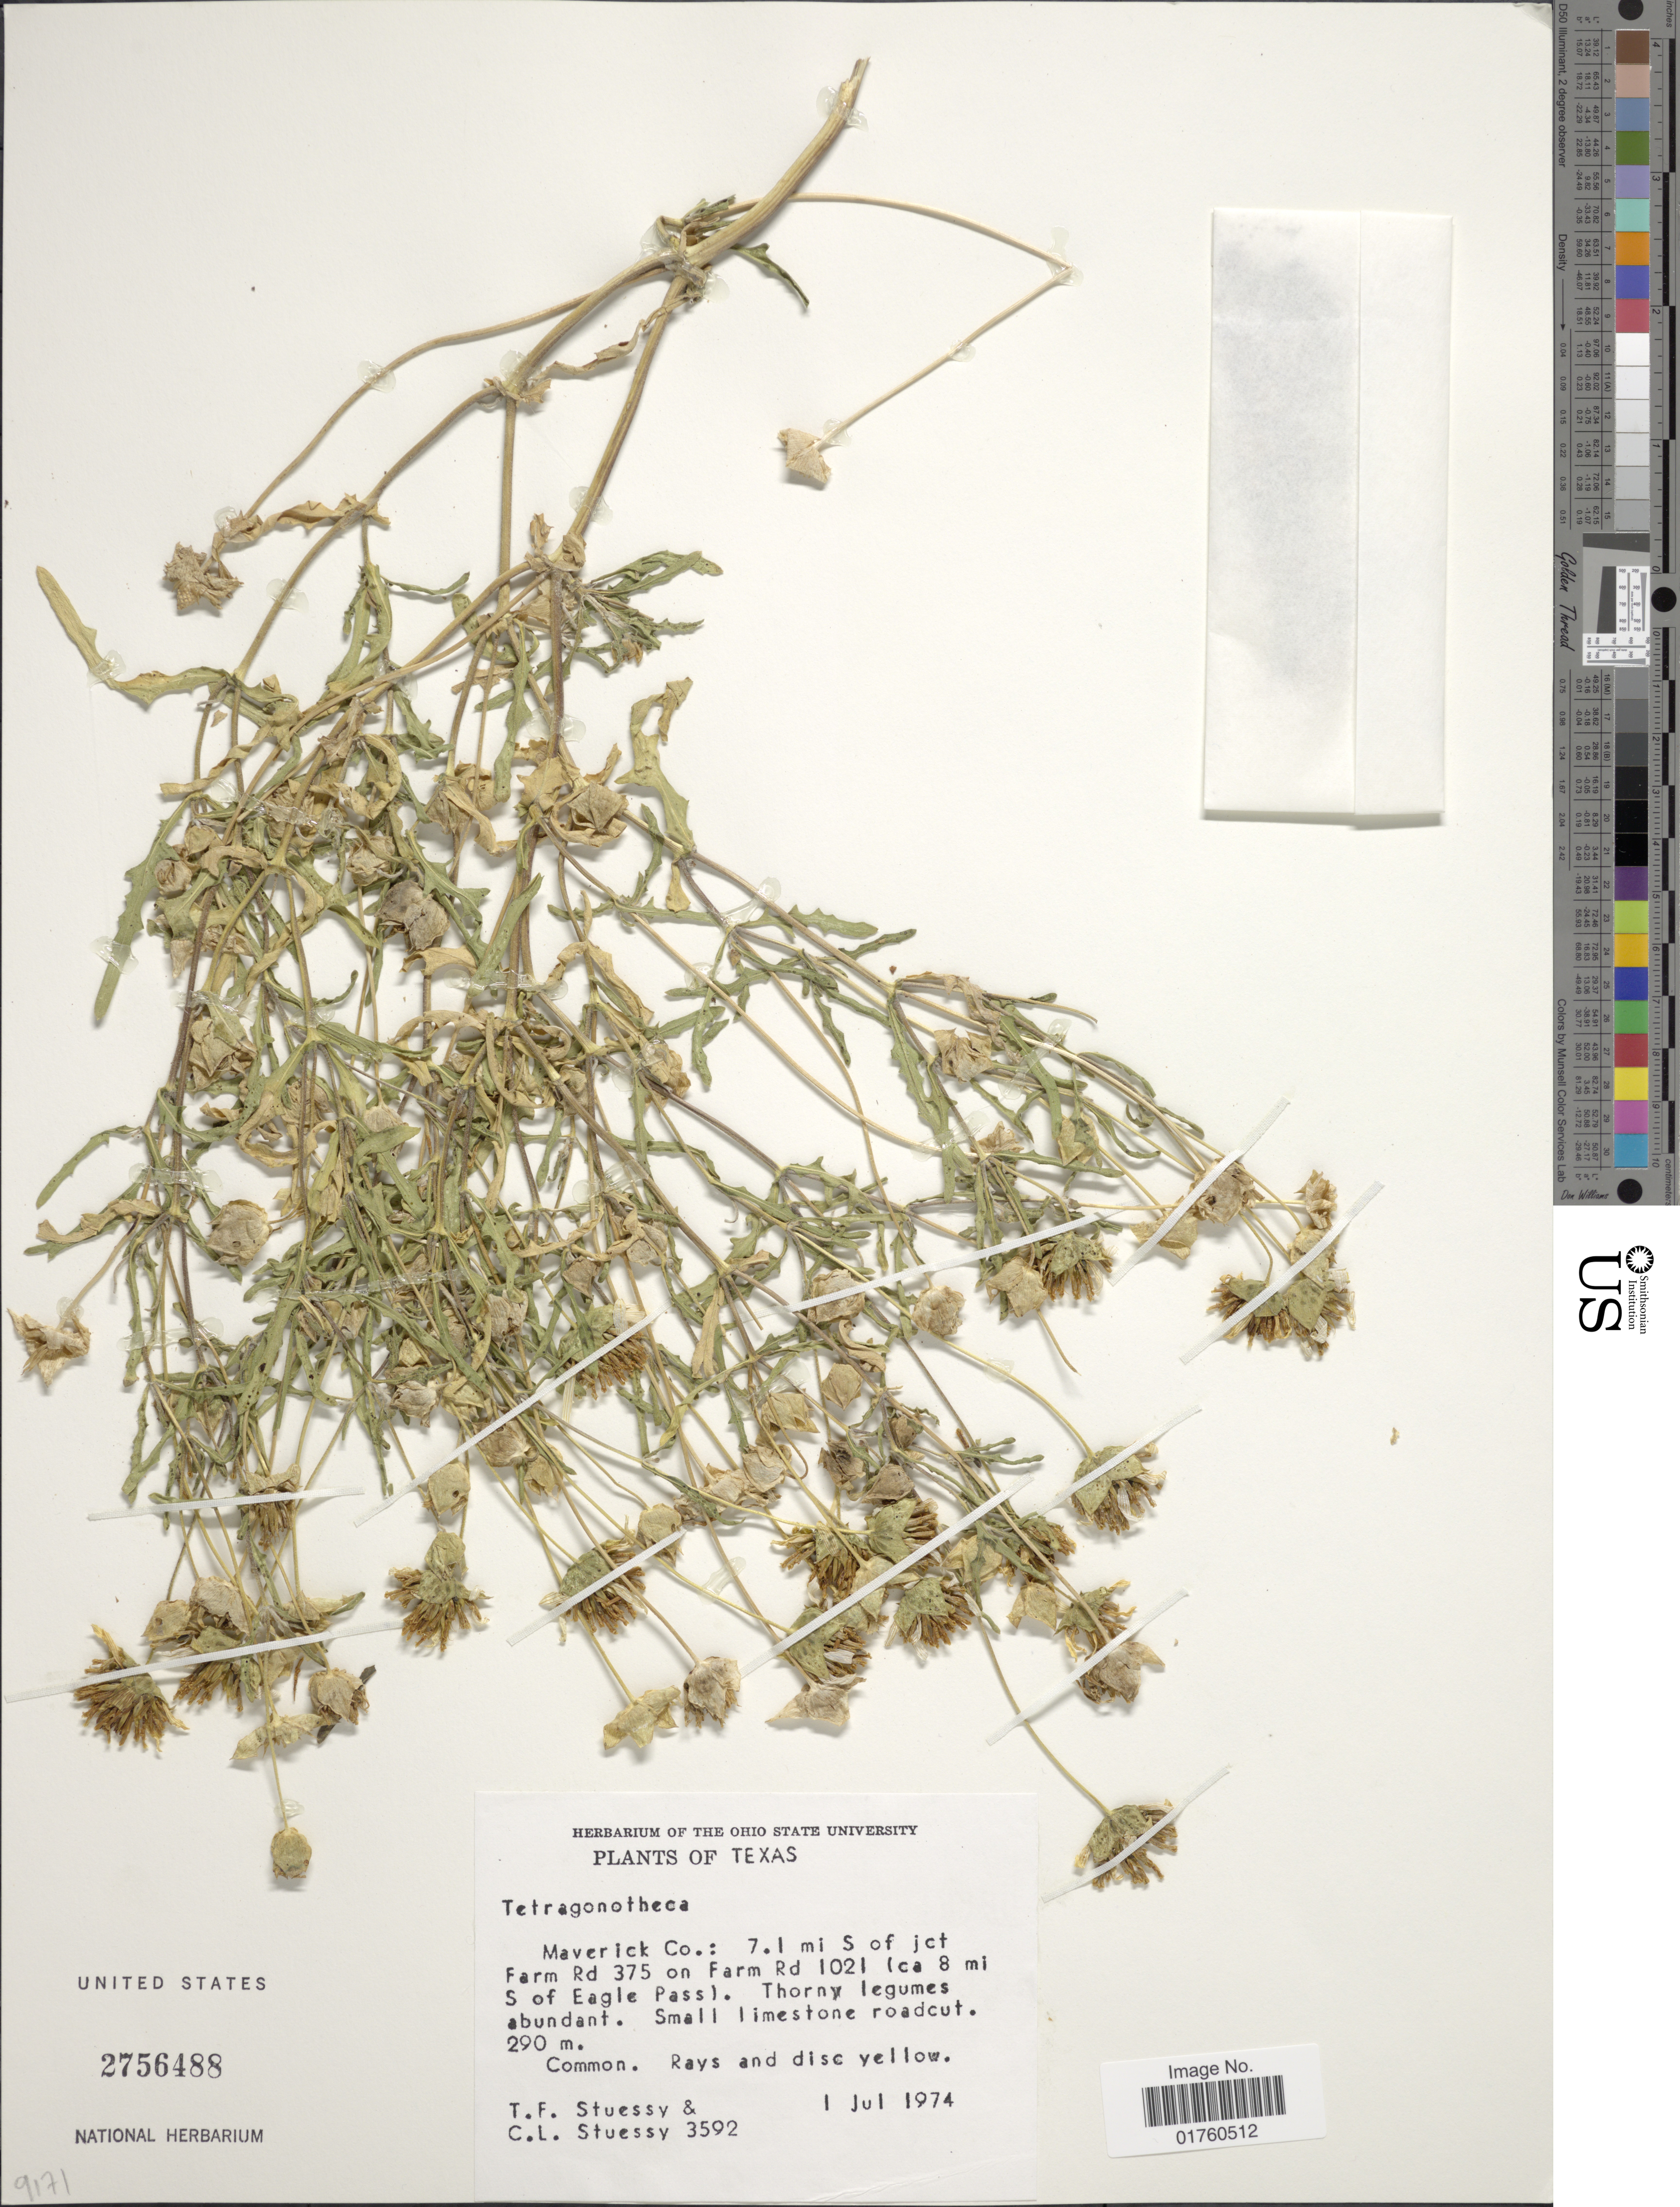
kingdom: Plantae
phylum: Tracheophyta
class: Magnoliopsida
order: Asterales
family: Asteraceae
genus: Tetragonotheca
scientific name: Tetragonotheca texana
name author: A. Gray & Engelm.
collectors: T. Steussy & C. Stuessy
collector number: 3592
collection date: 1974-07-01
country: United States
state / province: Texas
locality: Maverick Co.: 7.1 mi S of jct Farm Rd 375 on Farm Rd 1021 (ca 8 mi S of Eagle Pass)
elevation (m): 290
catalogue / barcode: US 2756488